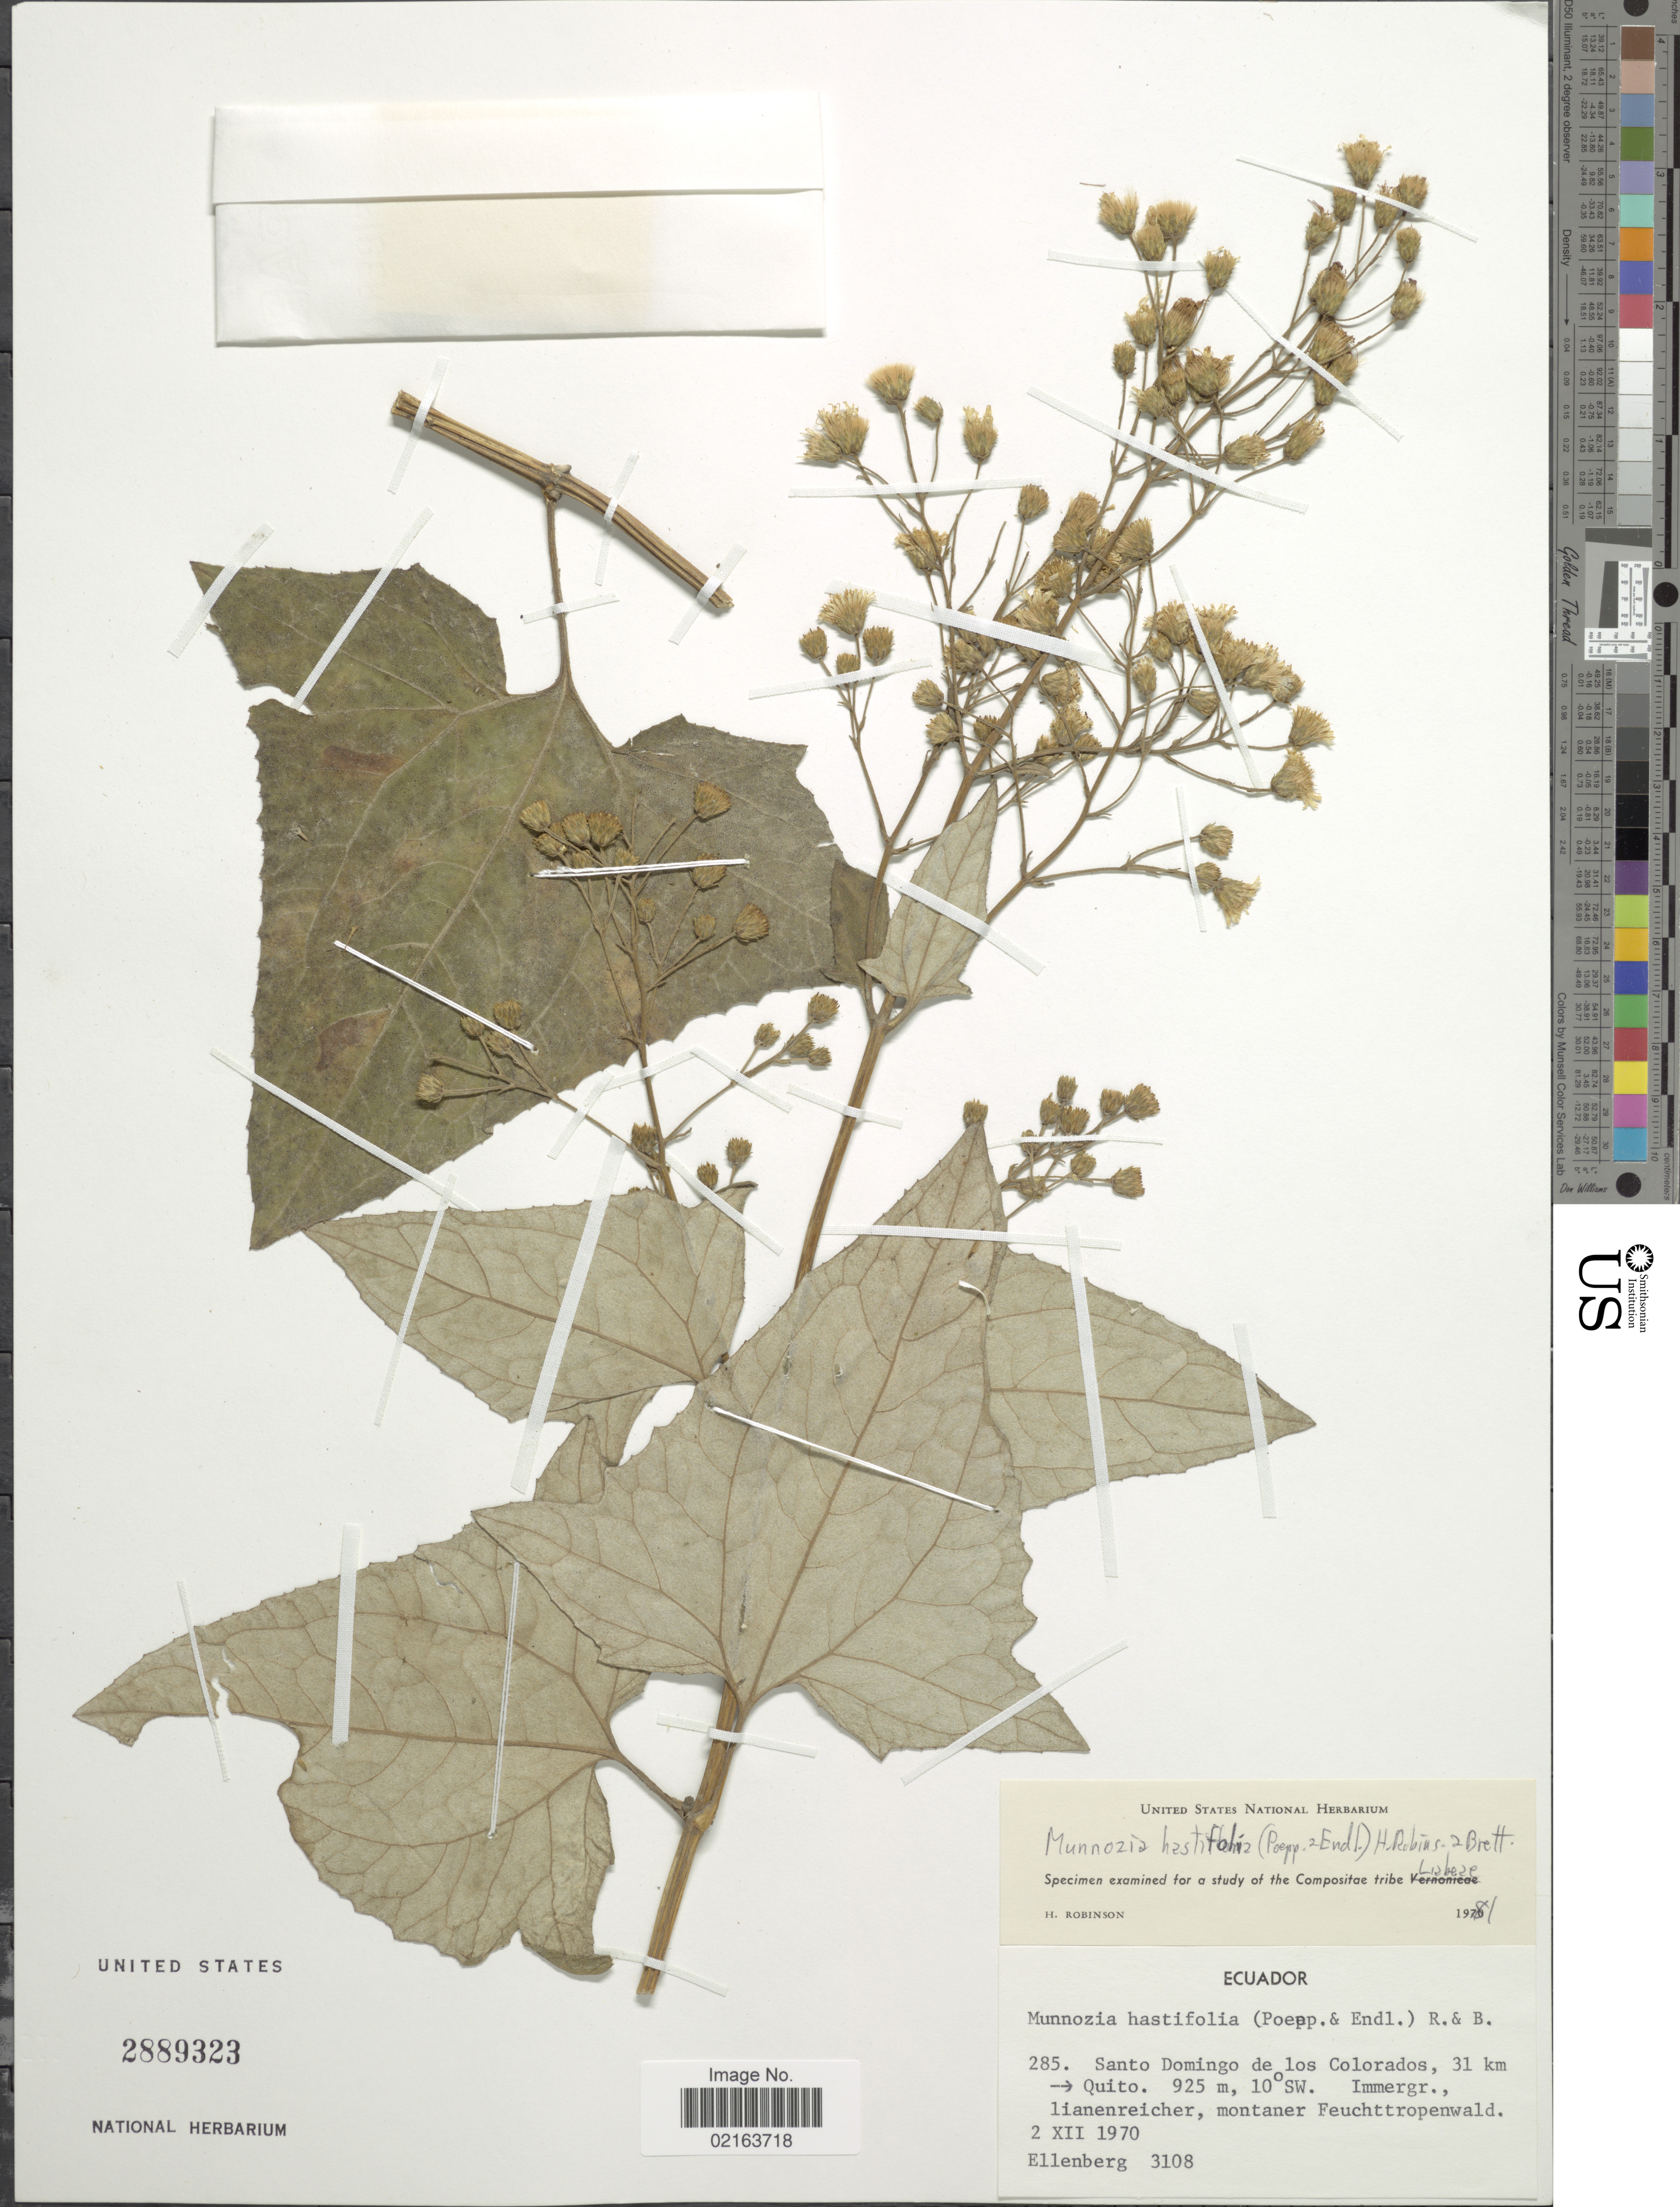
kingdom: Plantae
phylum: Tracheophyta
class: Magnoliopsida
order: Asterales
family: Asteraceae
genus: Munnozia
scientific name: Munnozia hastifolia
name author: (Poepp.) H. Rob. & Brettell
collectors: Ellenberg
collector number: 3108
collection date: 1970-12-21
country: Ecuador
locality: Santo Domingo de los Colorados, 31 km Quito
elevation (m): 925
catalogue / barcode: US 2889323